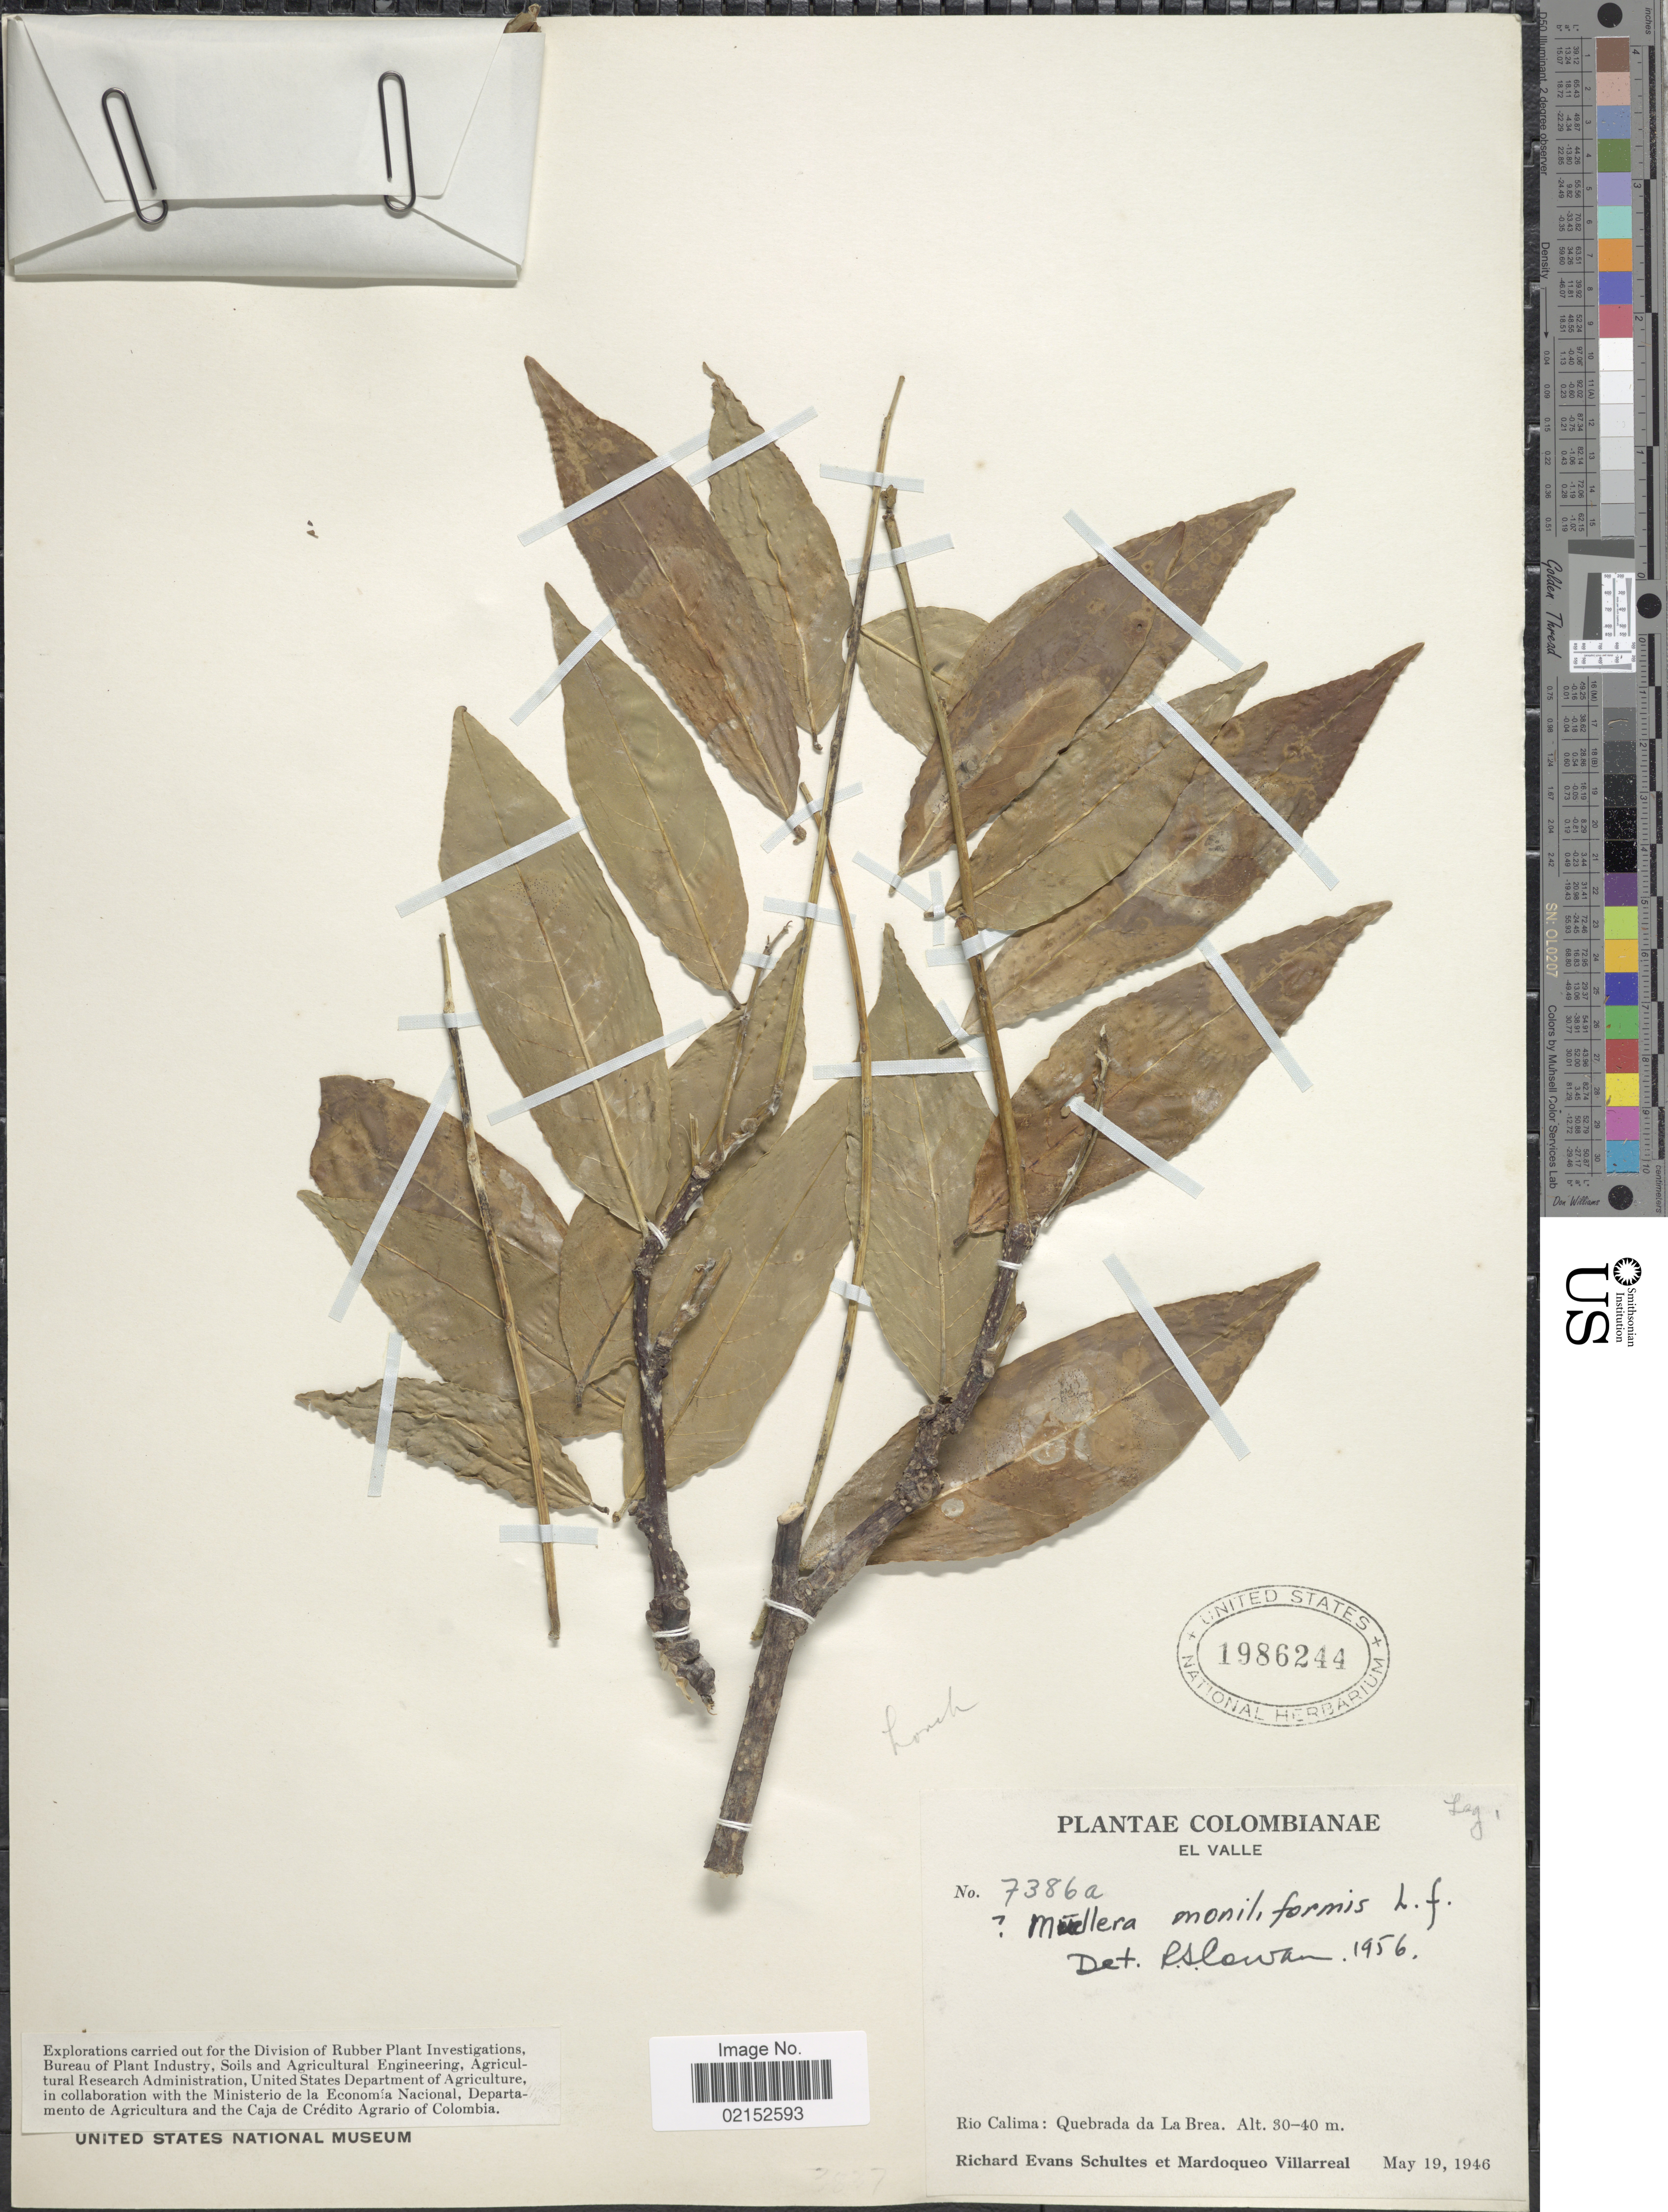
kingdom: Plantae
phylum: Tracheophyta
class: Magnoliopsida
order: Fabales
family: Fabaceae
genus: Muellera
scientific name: Muellera frutescens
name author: (Aubl.) Standl.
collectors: R. E. Schultes & M. Villareal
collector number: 7386a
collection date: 1946-05-19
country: Colombia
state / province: Valle del Cauca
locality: El Valle. Rio Calima: Quebrada de La Brea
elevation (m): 30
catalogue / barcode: US 1986244